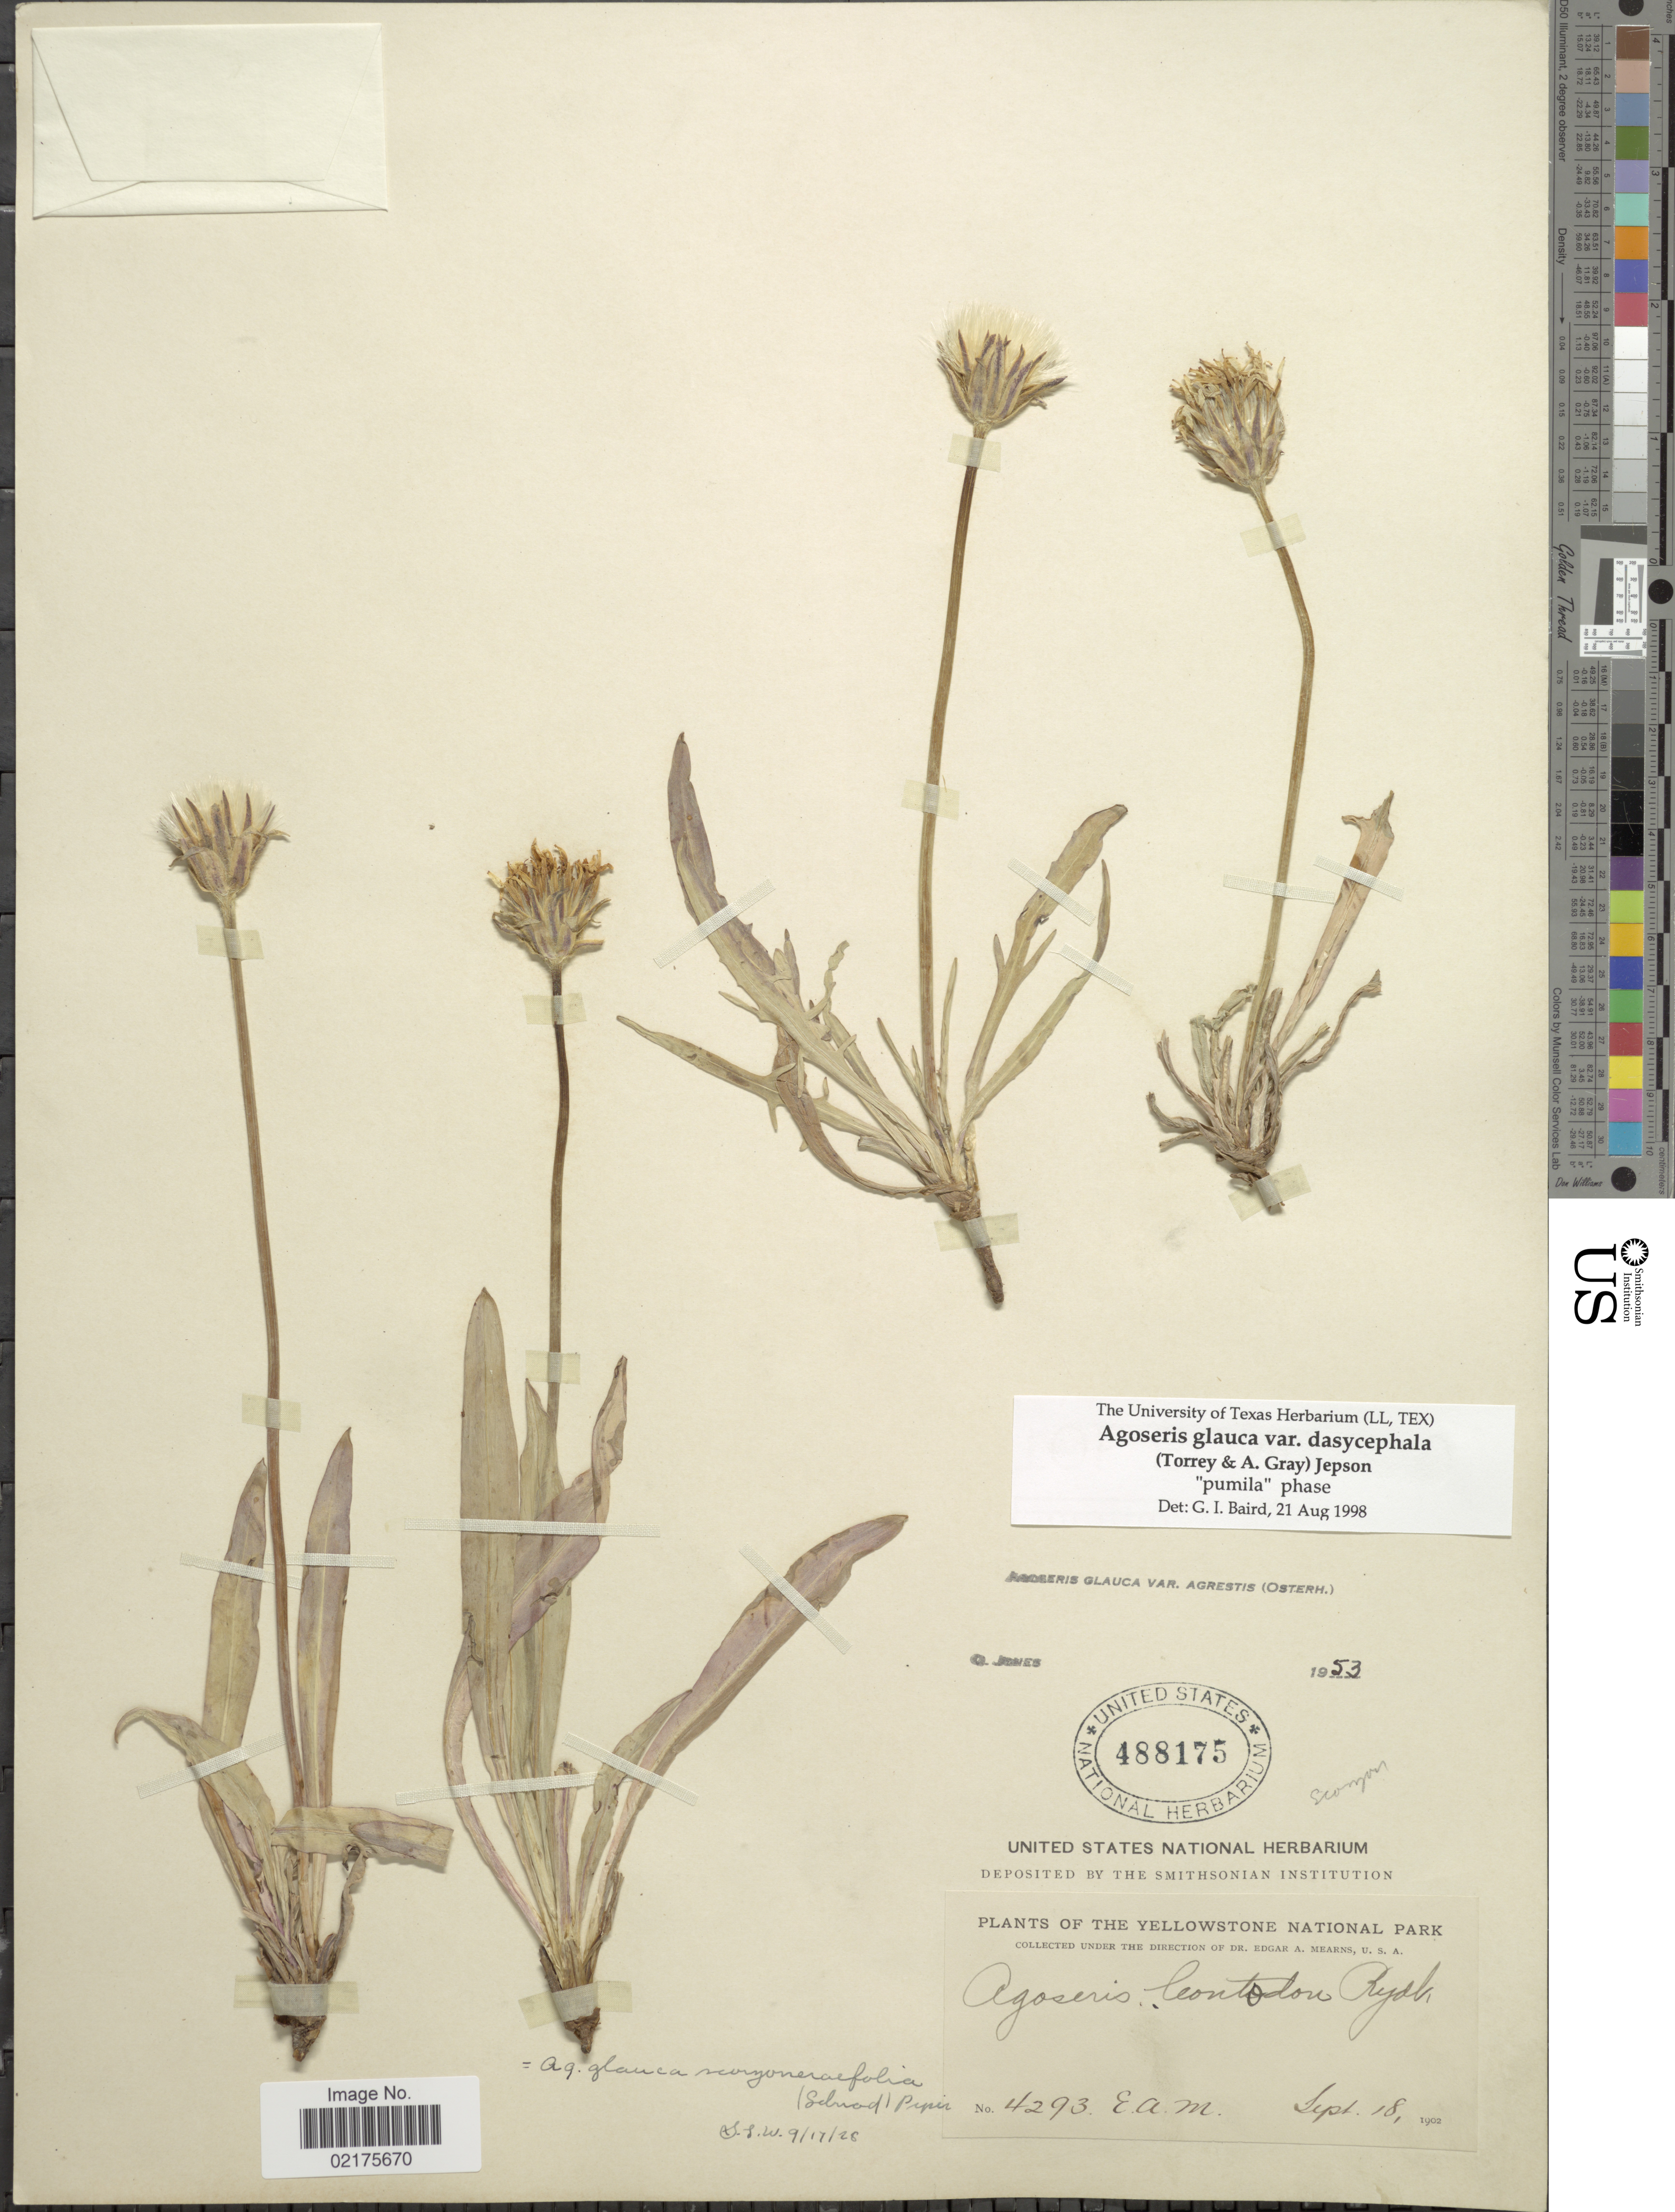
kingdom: Plantae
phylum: Tracheophyta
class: Magnoliopsida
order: Asterales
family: Asteraceae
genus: Agoseris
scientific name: Agoseris glauca var. dasycephala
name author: (Torr. & A. Gray) Jeps.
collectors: E. A. Mearns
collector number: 4293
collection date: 1902-09-18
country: United States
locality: Yellowstone National Park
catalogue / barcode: US 488175